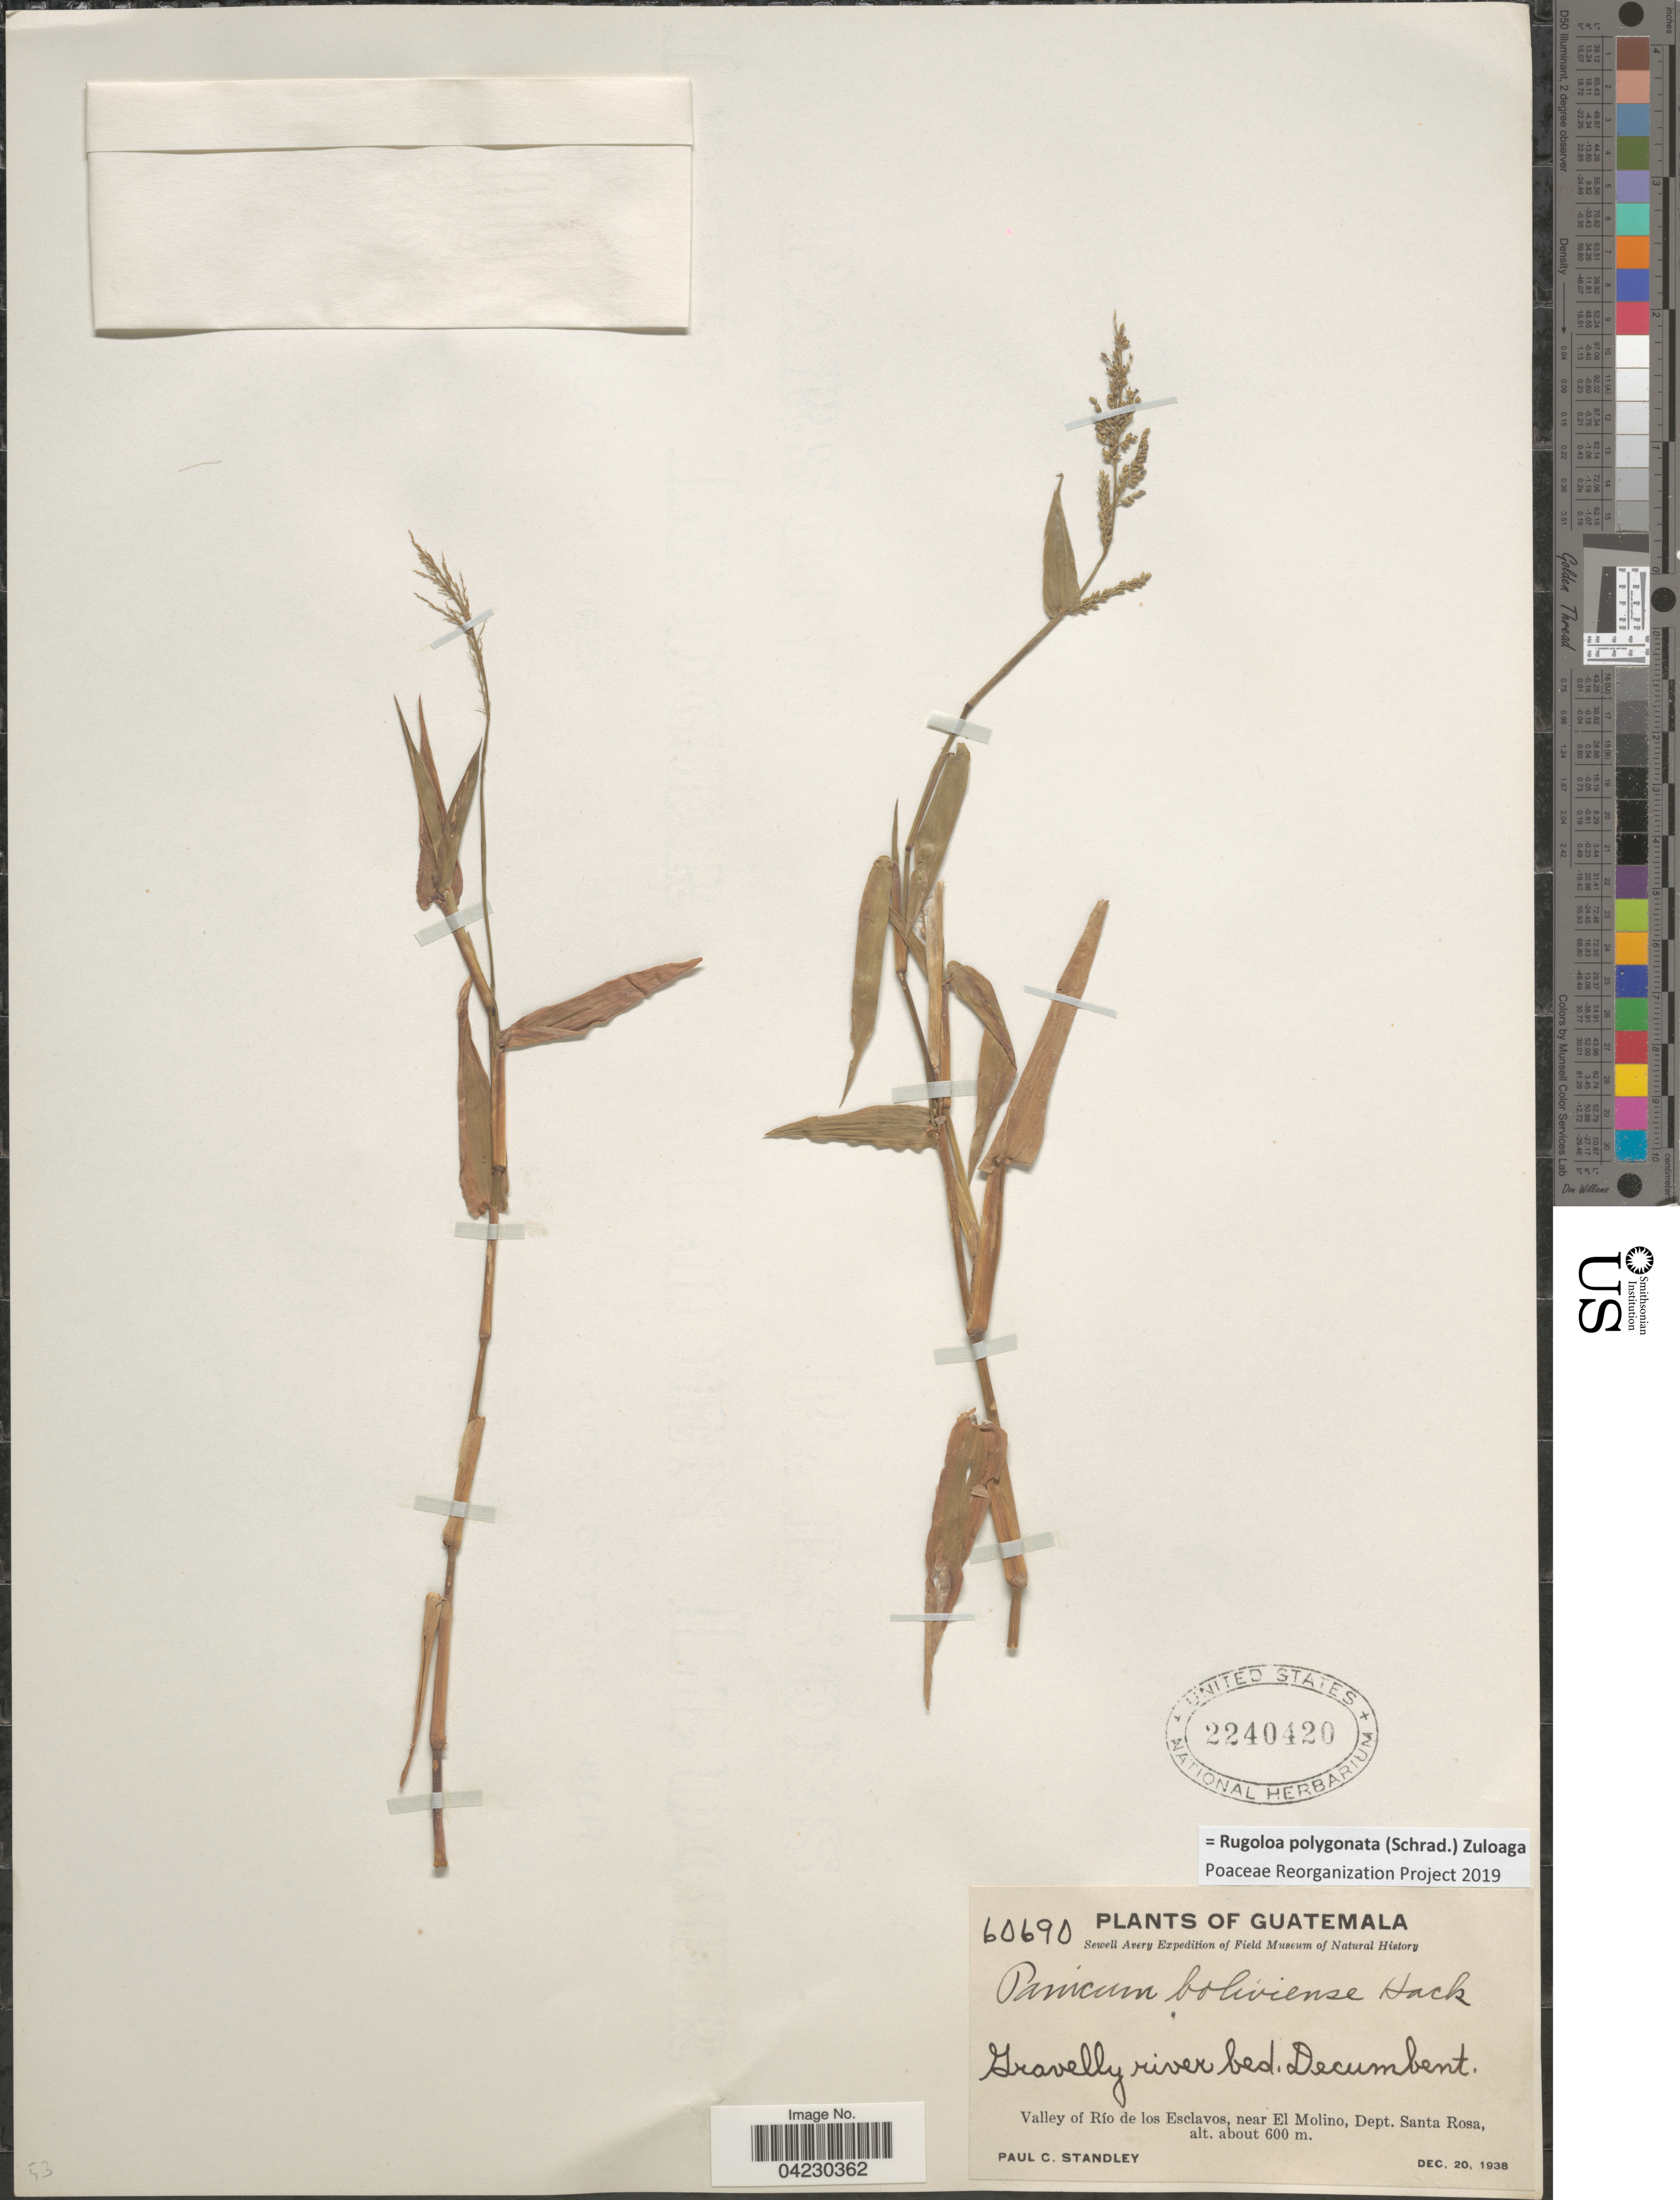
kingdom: Plantae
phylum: Tracheophyta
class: Liliopsida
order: Poales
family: Poaceae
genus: Rugoloa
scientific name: Rugoloa polygonata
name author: (Schrad.) Zuloaga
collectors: P. C. Standley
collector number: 60690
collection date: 1938-12-20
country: Guatemala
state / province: Santa Rosa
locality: Sewell Avery Expedition of Field Museum of Natural History. Valley of Río de los Esclavos, near El Molino, Dept. Santa Rosa.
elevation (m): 600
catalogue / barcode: US 2240420